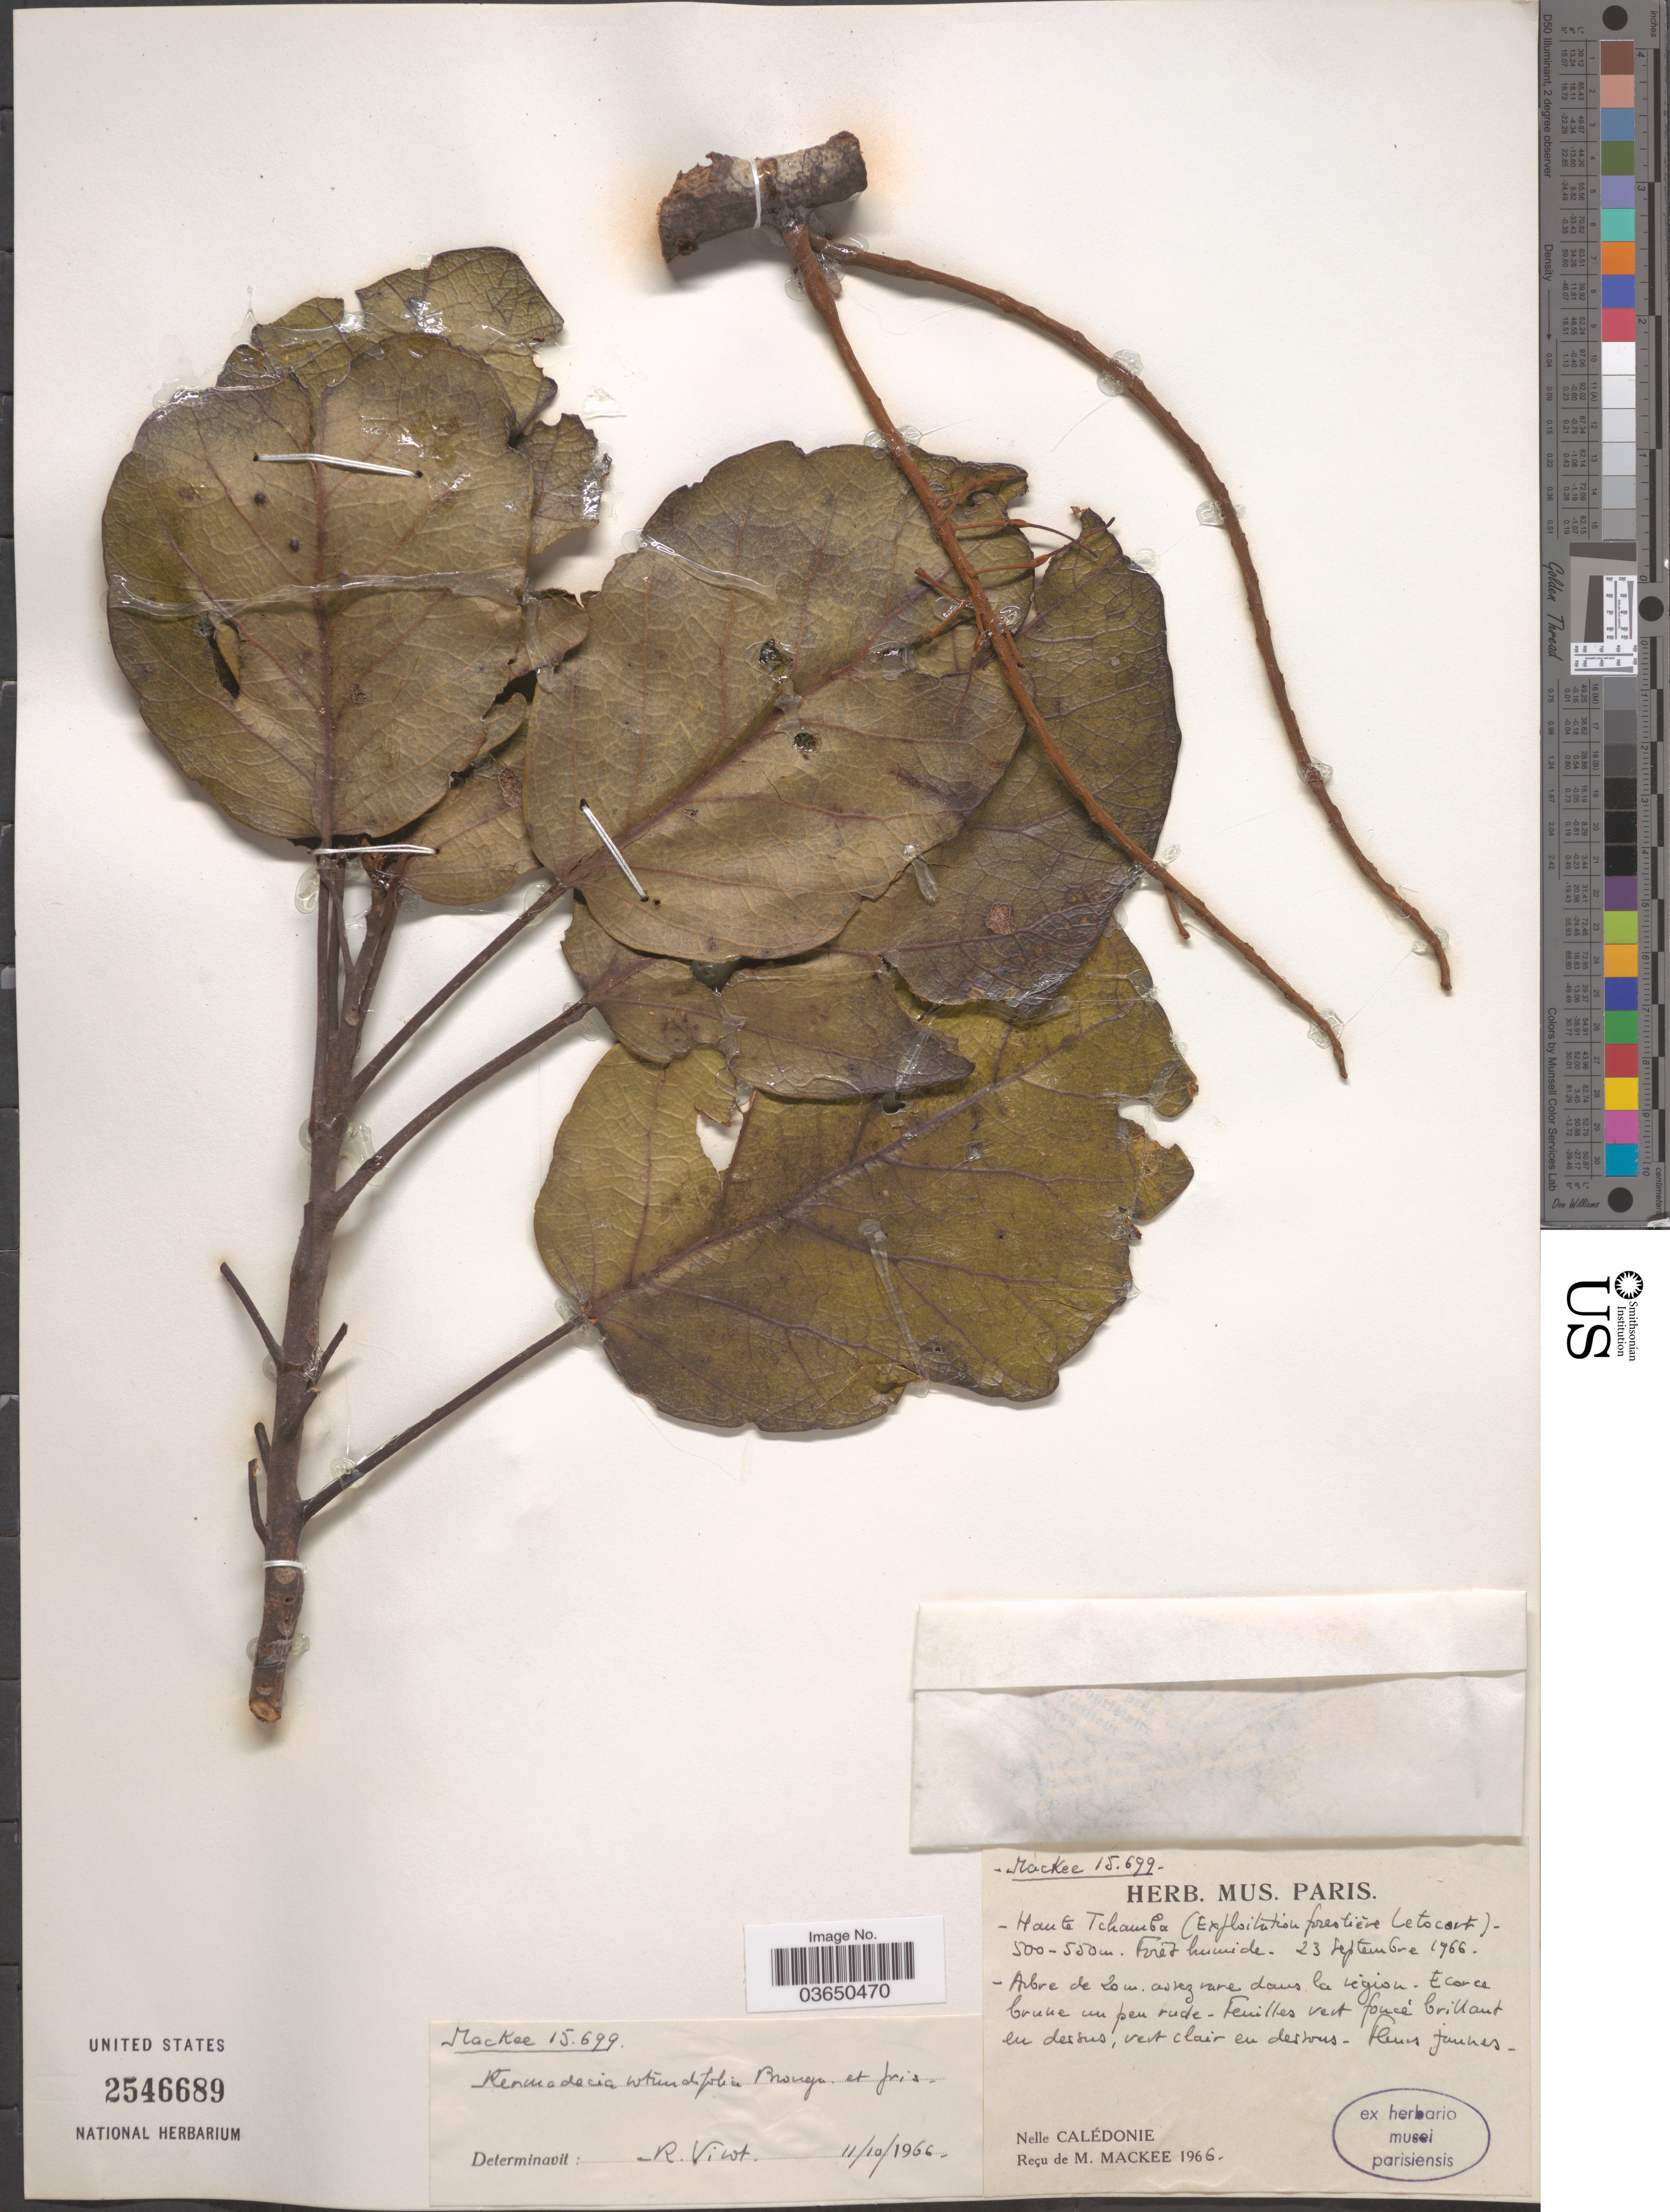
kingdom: Plantae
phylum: Tracheophyta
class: Magnoliopsida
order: Proteales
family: Proteaceae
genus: Kermadecia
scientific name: Kermadecia rotundifolia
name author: Brongn. & Gris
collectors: M. Mackee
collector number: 15699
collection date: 1966-09-23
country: New Caledonia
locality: Haute Tchamba (Exploitation forestière letocart). Nelle Calédonie.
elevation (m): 500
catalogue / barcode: US 2546689